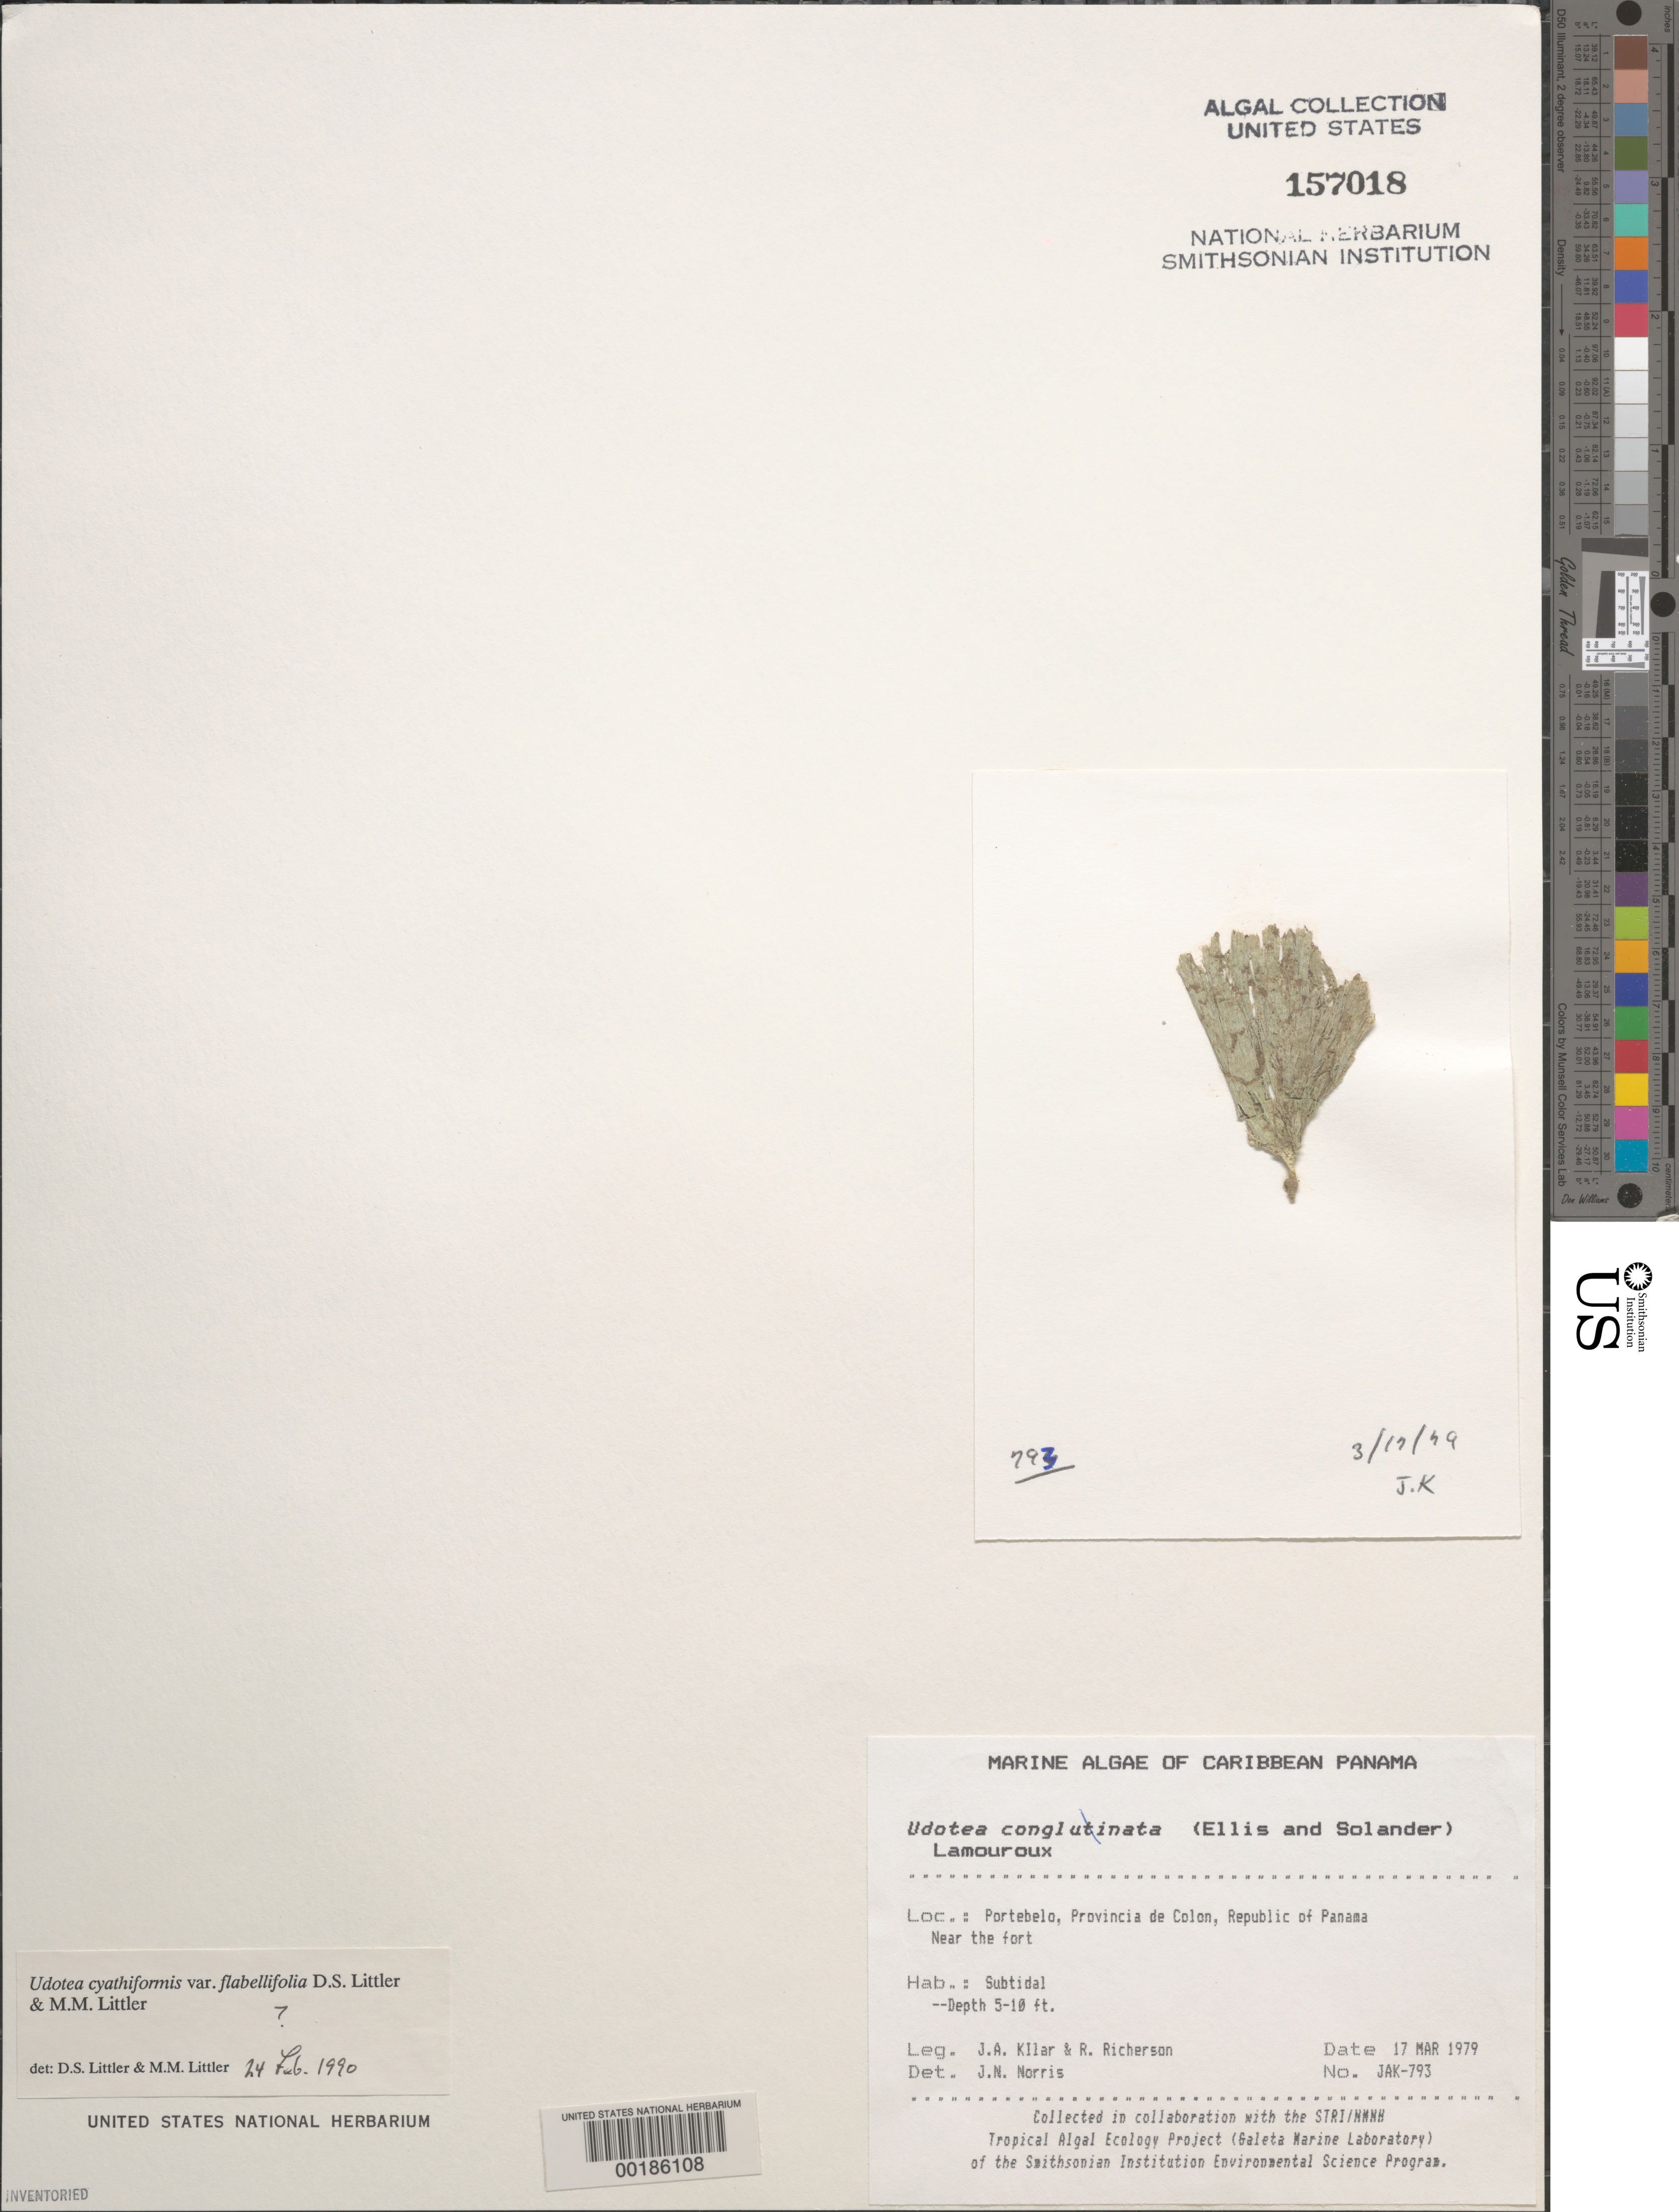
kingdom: Plantae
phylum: Chlorophyta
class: Ulvophyceae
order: Bryopsidales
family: Udoteaceae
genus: Udotea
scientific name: Udotea cyathiformis var. flabellifolia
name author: D.S. Littler & Littler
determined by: Littler, D. S.; Littler, M. M.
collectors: J. A. Kilar & R. Richerson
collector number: JAK-793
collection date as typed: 17 Mar 1979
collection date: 1979-03-17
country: Panama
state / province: Colón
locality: Portebelo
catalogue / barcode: US 157018